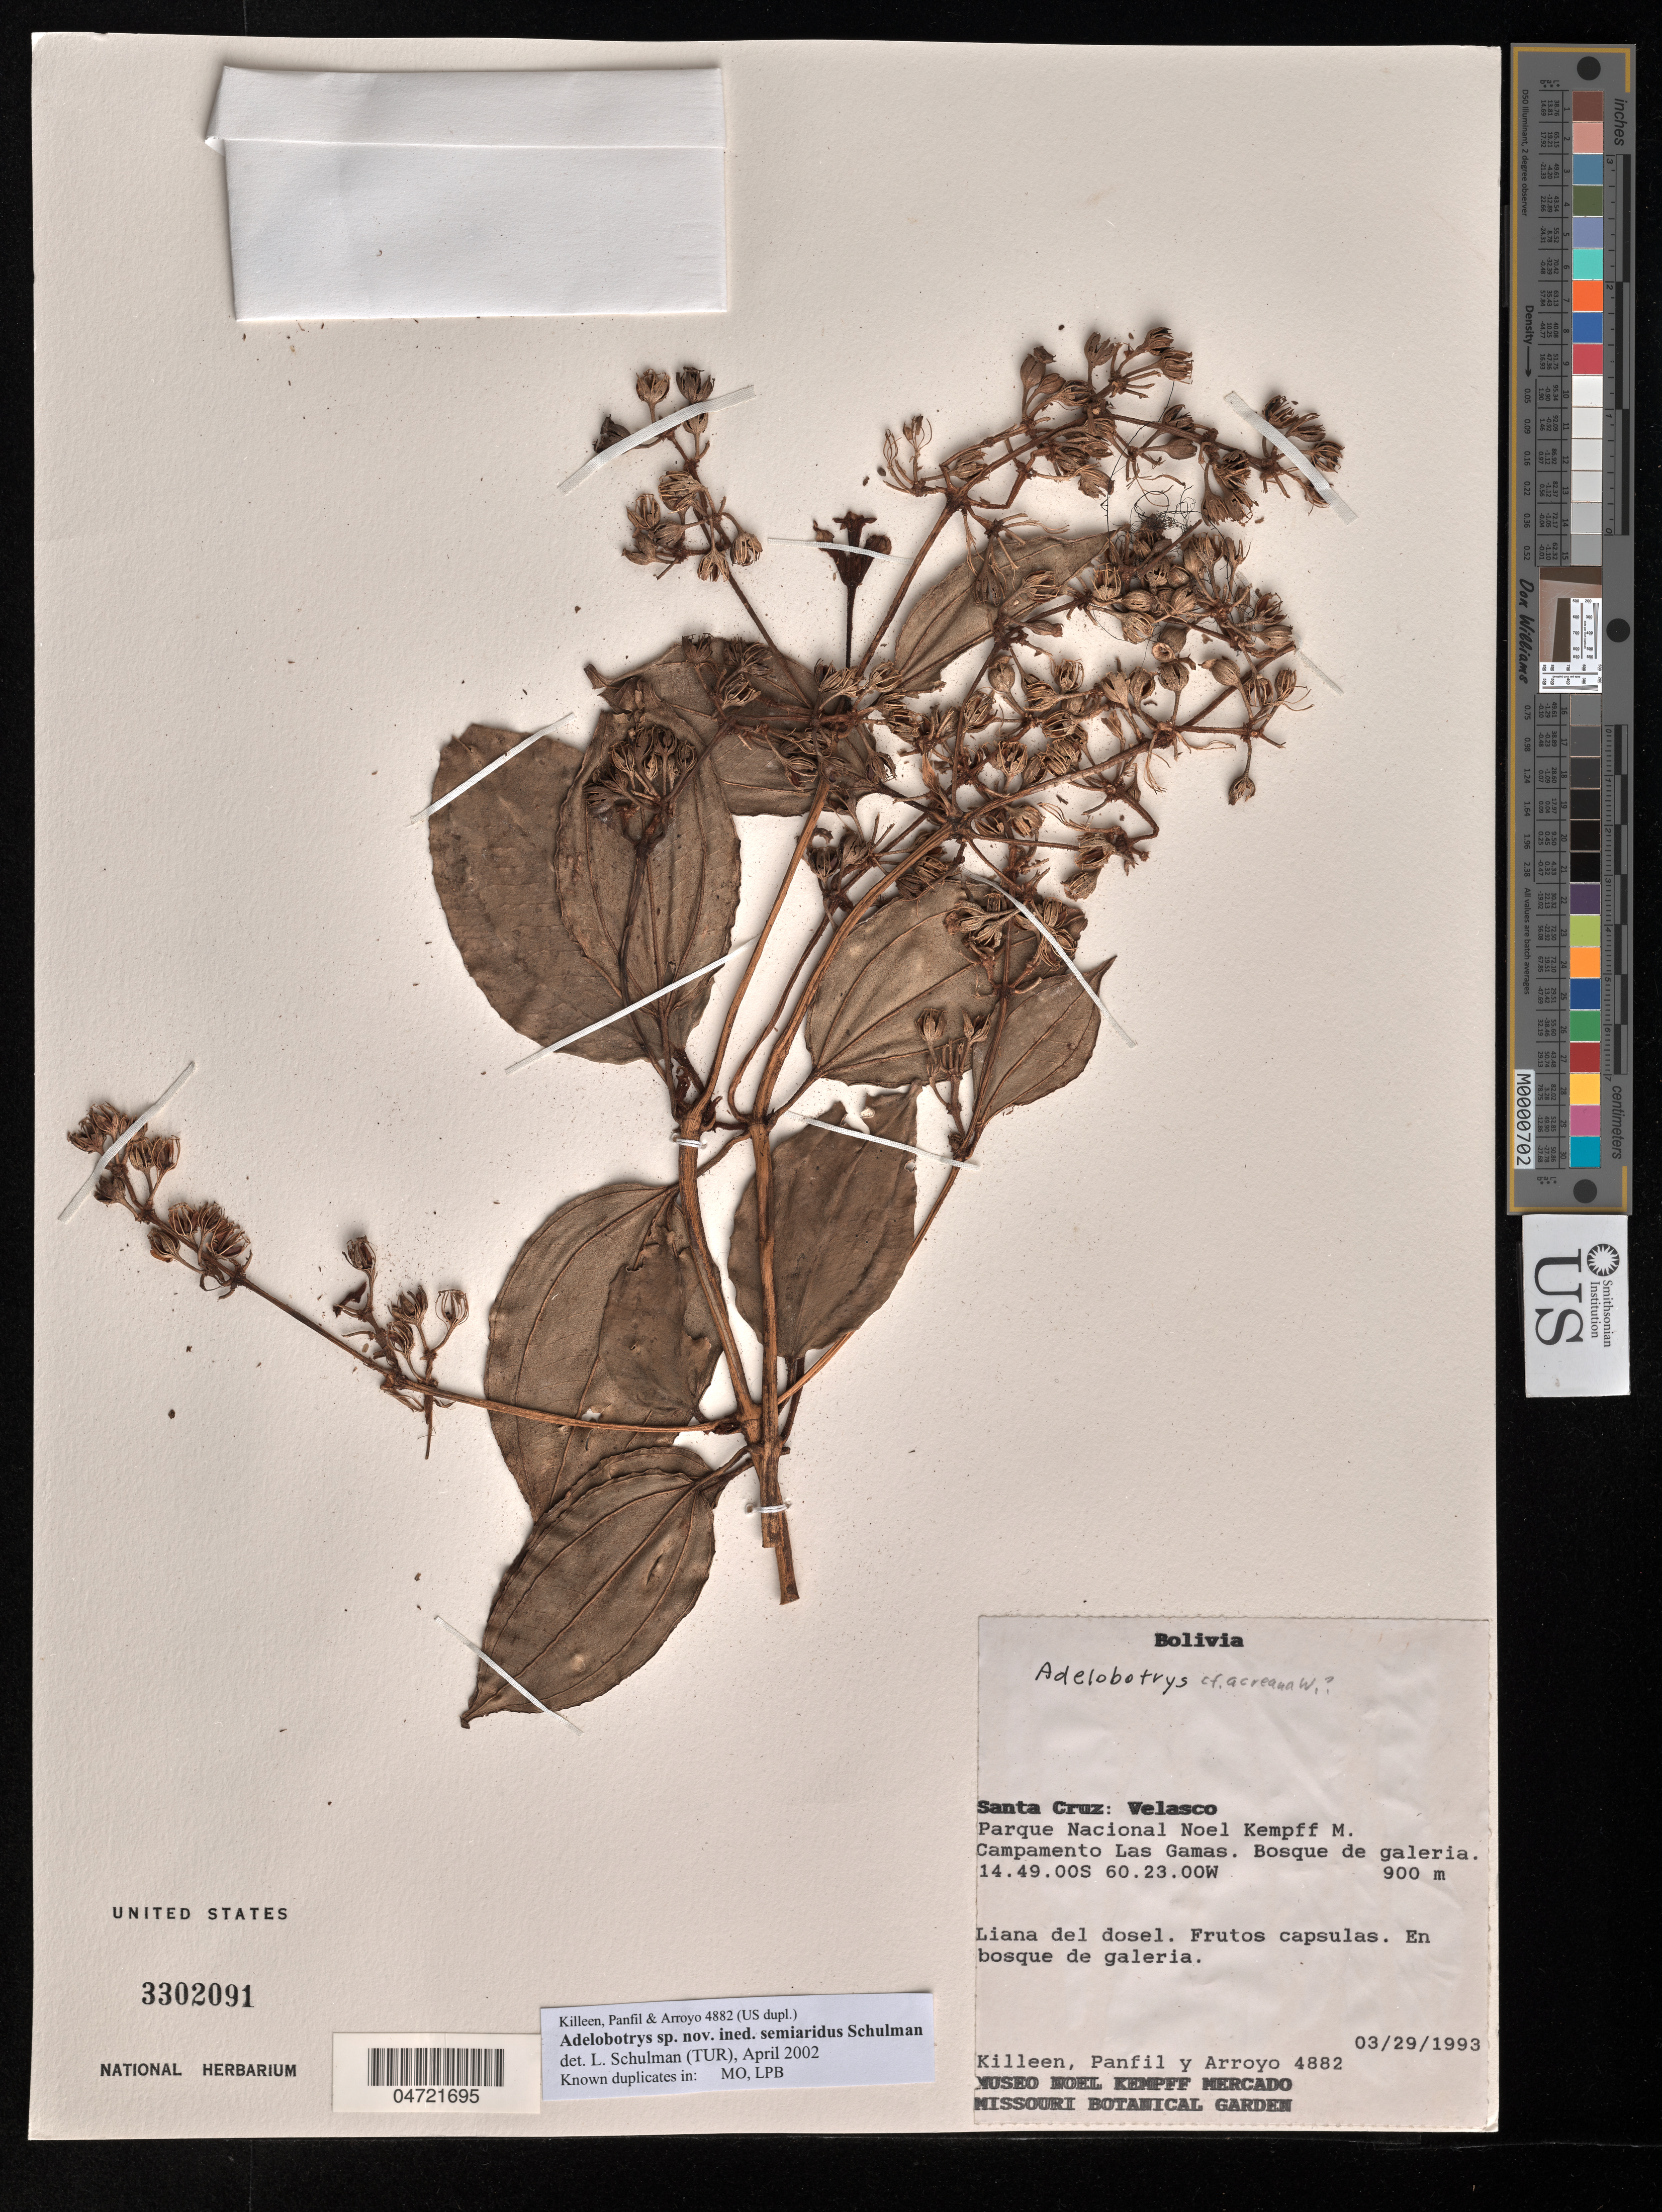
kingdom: Plantae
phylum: Tracheophyta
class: Magnoliopsida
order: Myrtales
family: Melastomataceae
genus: Adelobotrys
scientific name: Adelobotrys sp. nov.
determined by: Schulman, Leif, (TUR), University of Turku (FINLAND)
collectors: Killeen, --, -- Panfil & Arroyo, --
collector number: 4882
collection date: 1993-03-29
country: Bolivia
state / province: Santa Cruz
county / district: Velasco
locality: Parque Nacional Noel Kempff M., Campamento Las Gamas.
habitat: Bosque de galeria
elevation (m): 900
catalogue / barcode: US 3302091